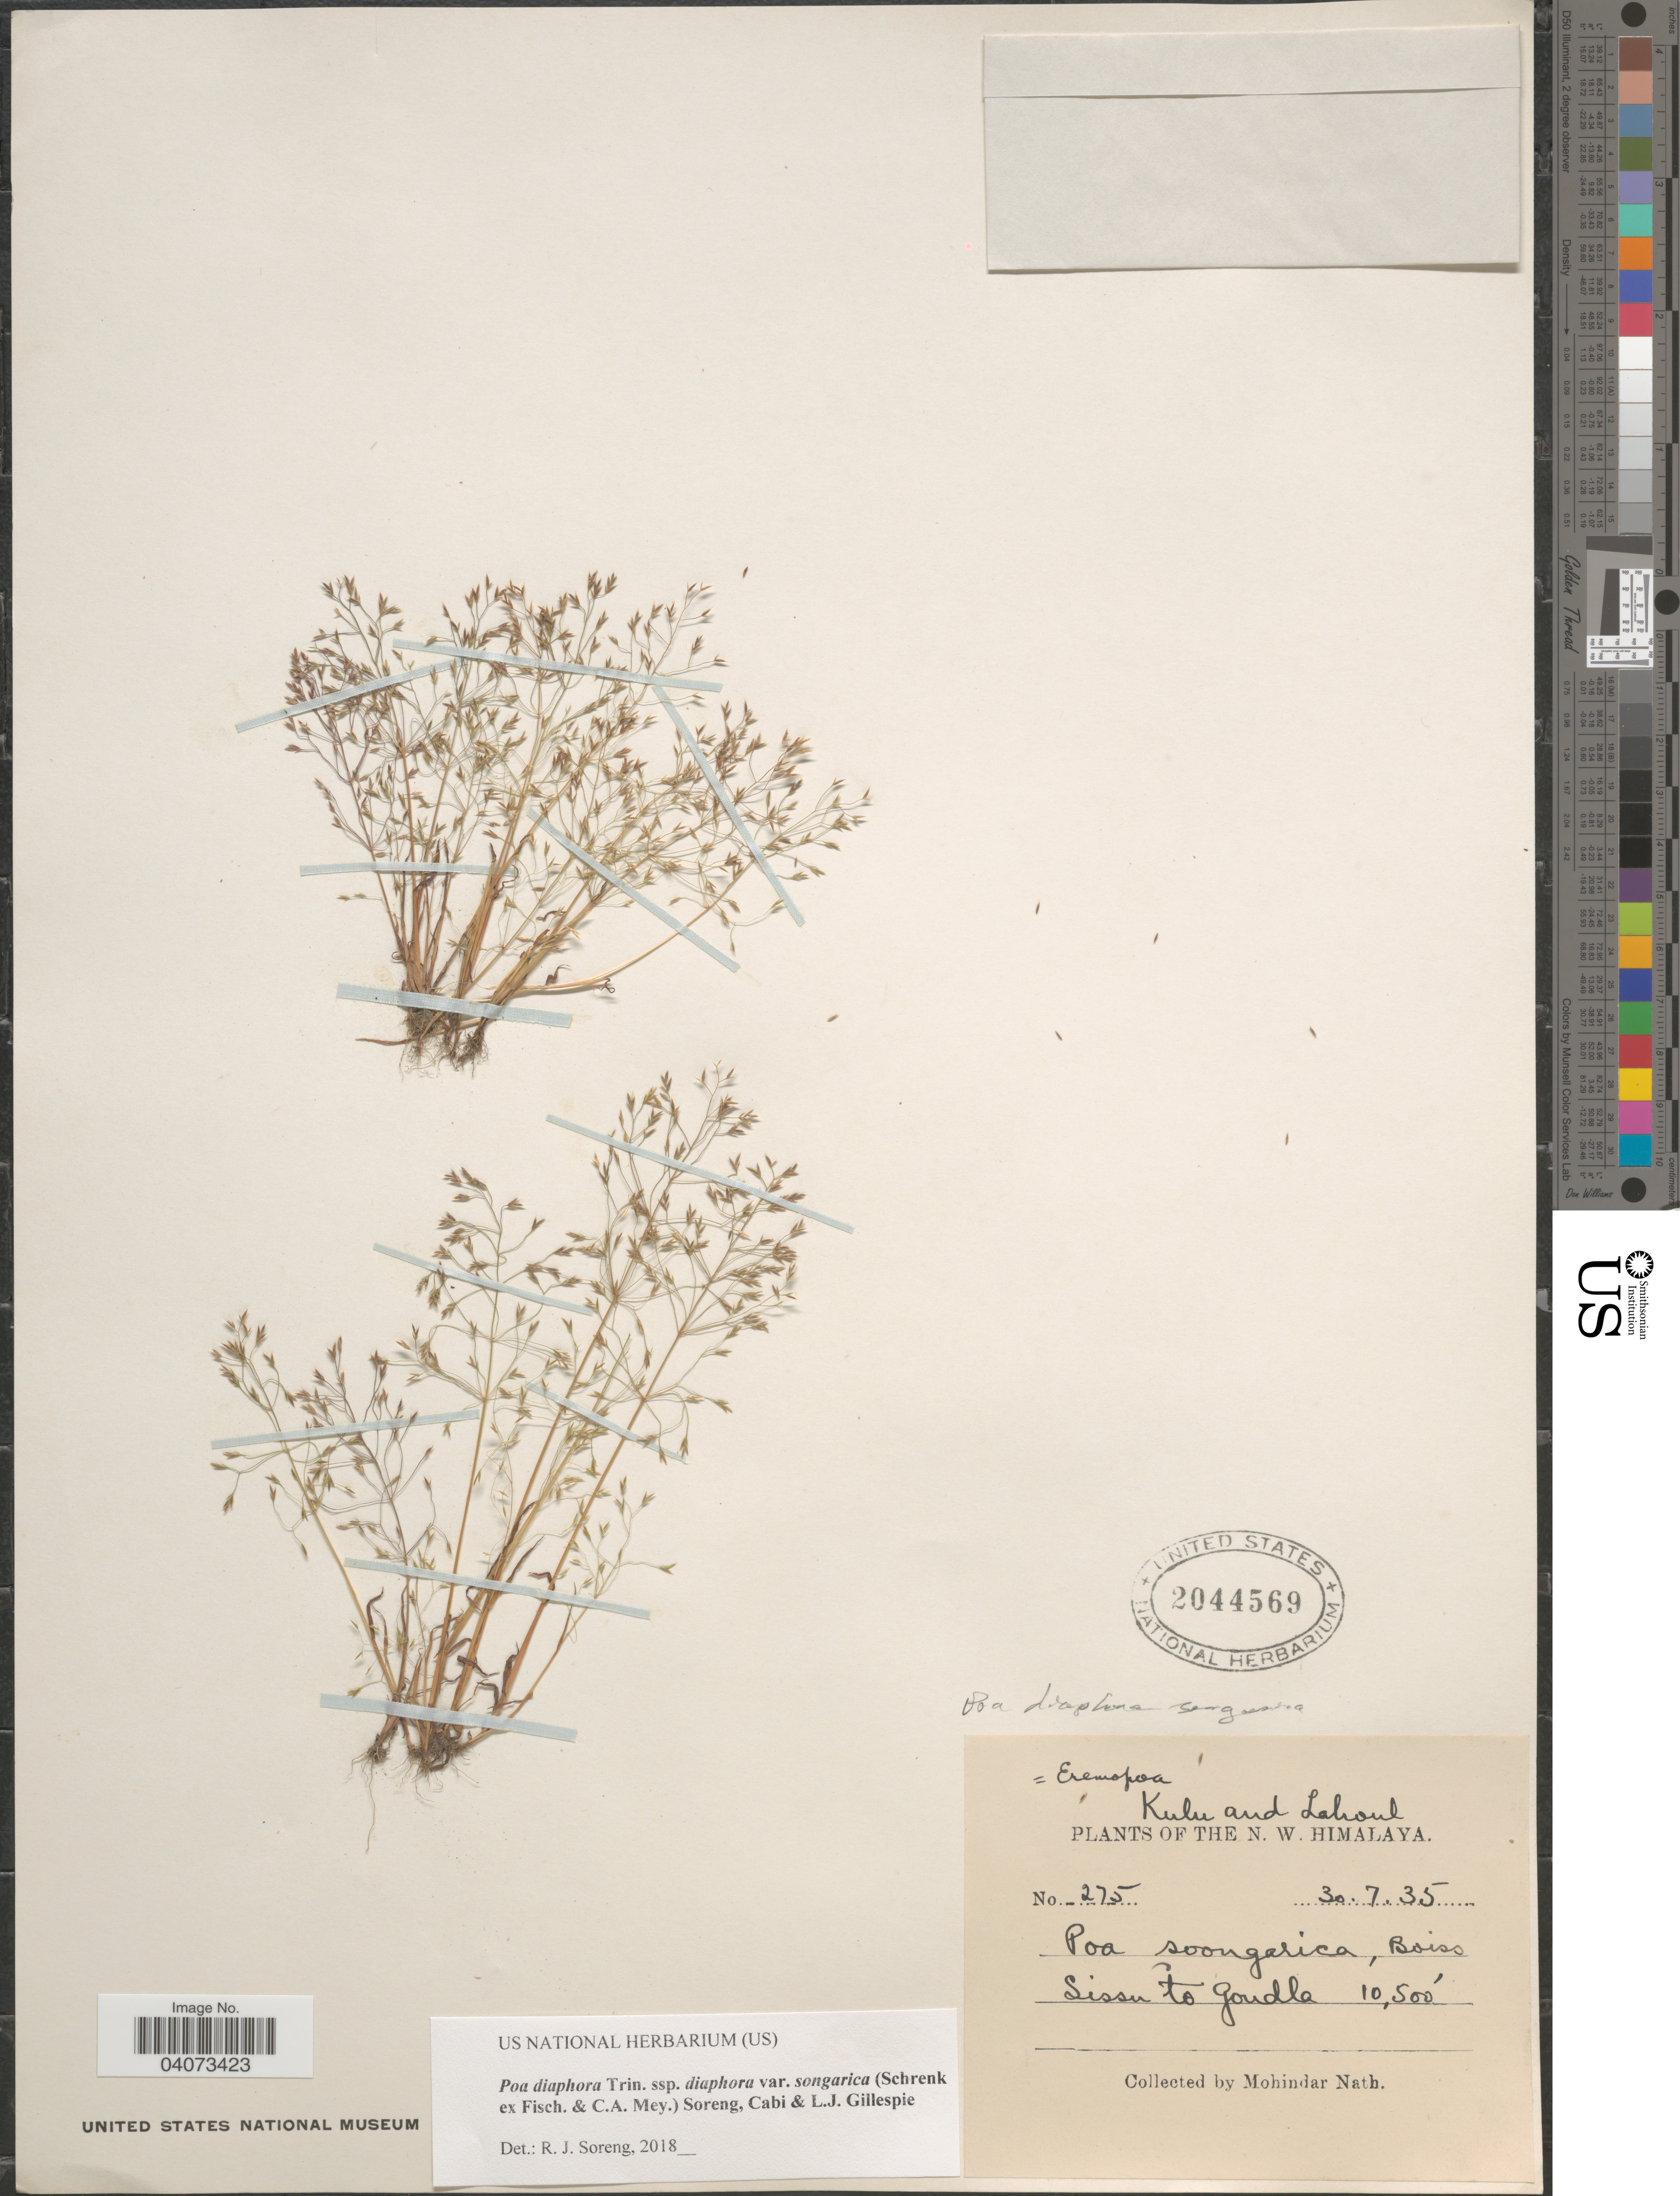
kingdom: Plantae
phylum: Tracheophyta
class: Liliopsida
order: Poales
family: Poaceae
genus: Poa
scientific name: Poa diaphora subsp. diaphora var. songarica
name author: (Schrenk ex Fisch. & C.A. Mey.) Soreng et al.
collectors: M. Nath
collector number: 275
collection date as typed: Transcribed d/m/y: 30/7/35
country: India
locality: Kulu and Lahoul. The N.W. Himalaya. Lissu to Goudla.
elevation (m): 3200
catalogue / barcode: US 2044569